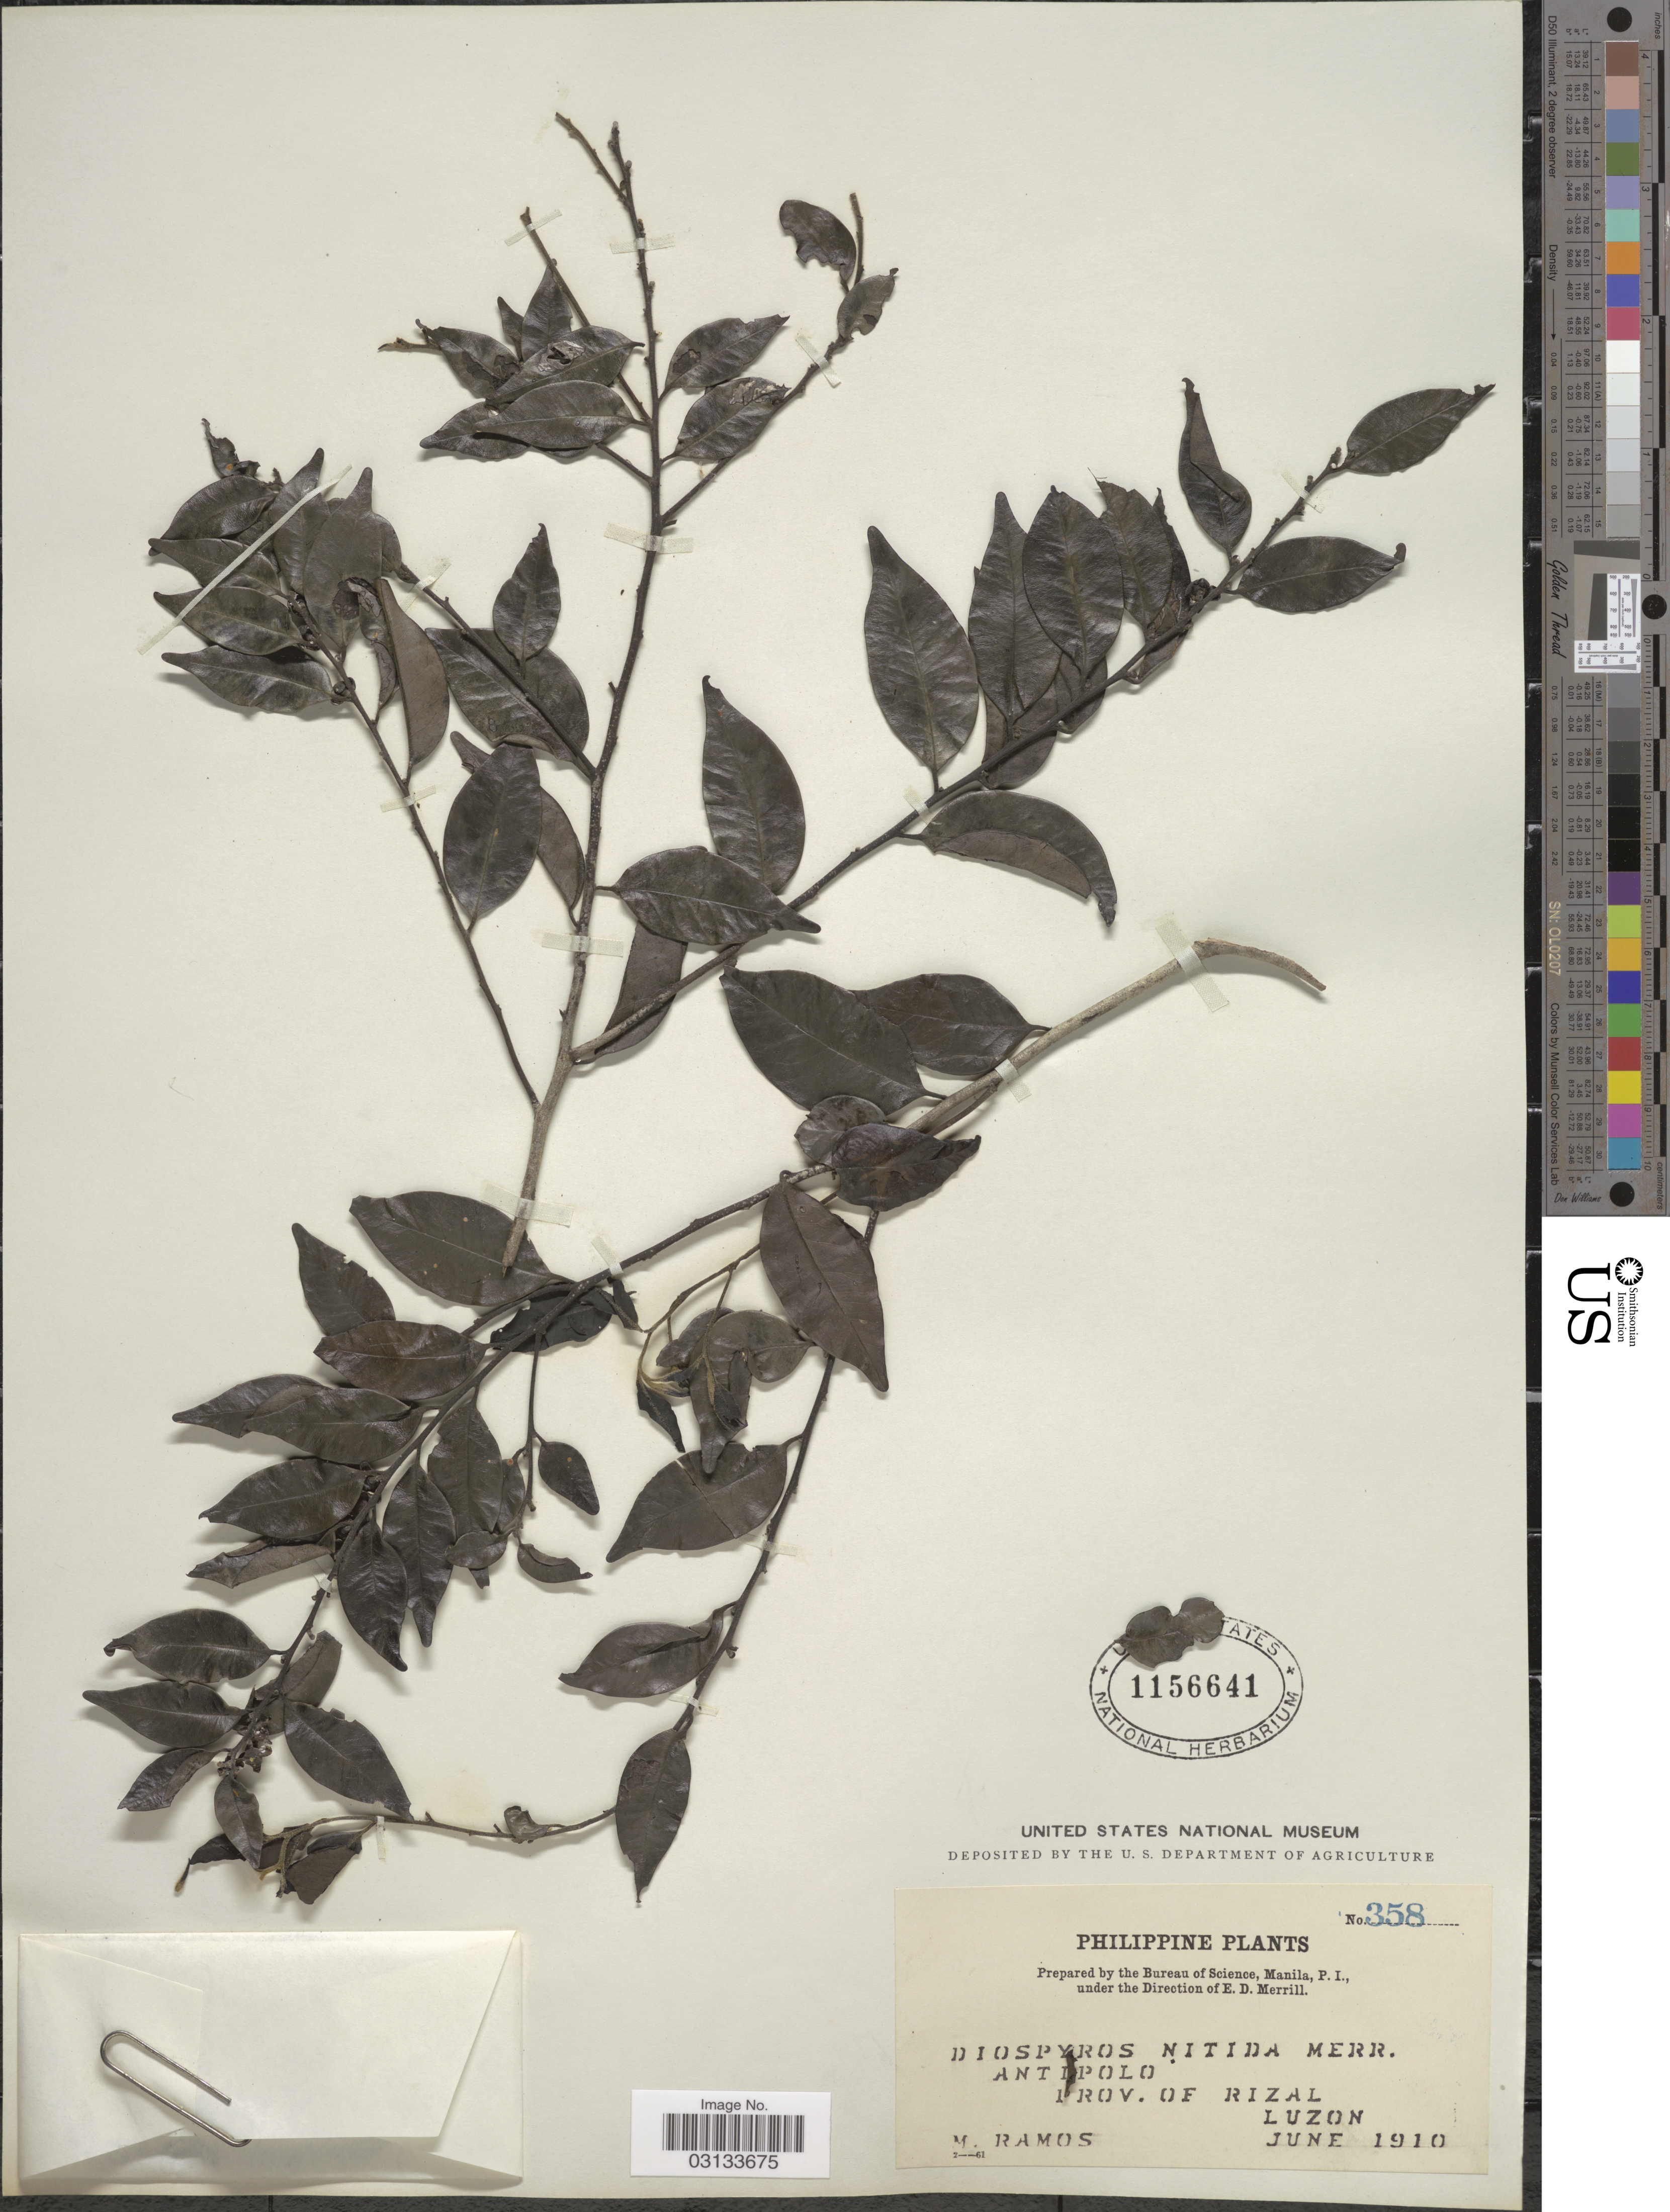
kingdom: Plantae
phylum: Tracheophyta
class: Magnoliopsida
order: Ericales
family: Ebenaceae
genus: Diospyros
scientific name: Diospyros nitida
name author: Merr.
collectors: M. Ramos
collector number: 358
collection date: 1910-06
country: Philippines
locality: Antipolo, Prov. of Rizal, Luzon.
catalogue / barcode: US 1156641